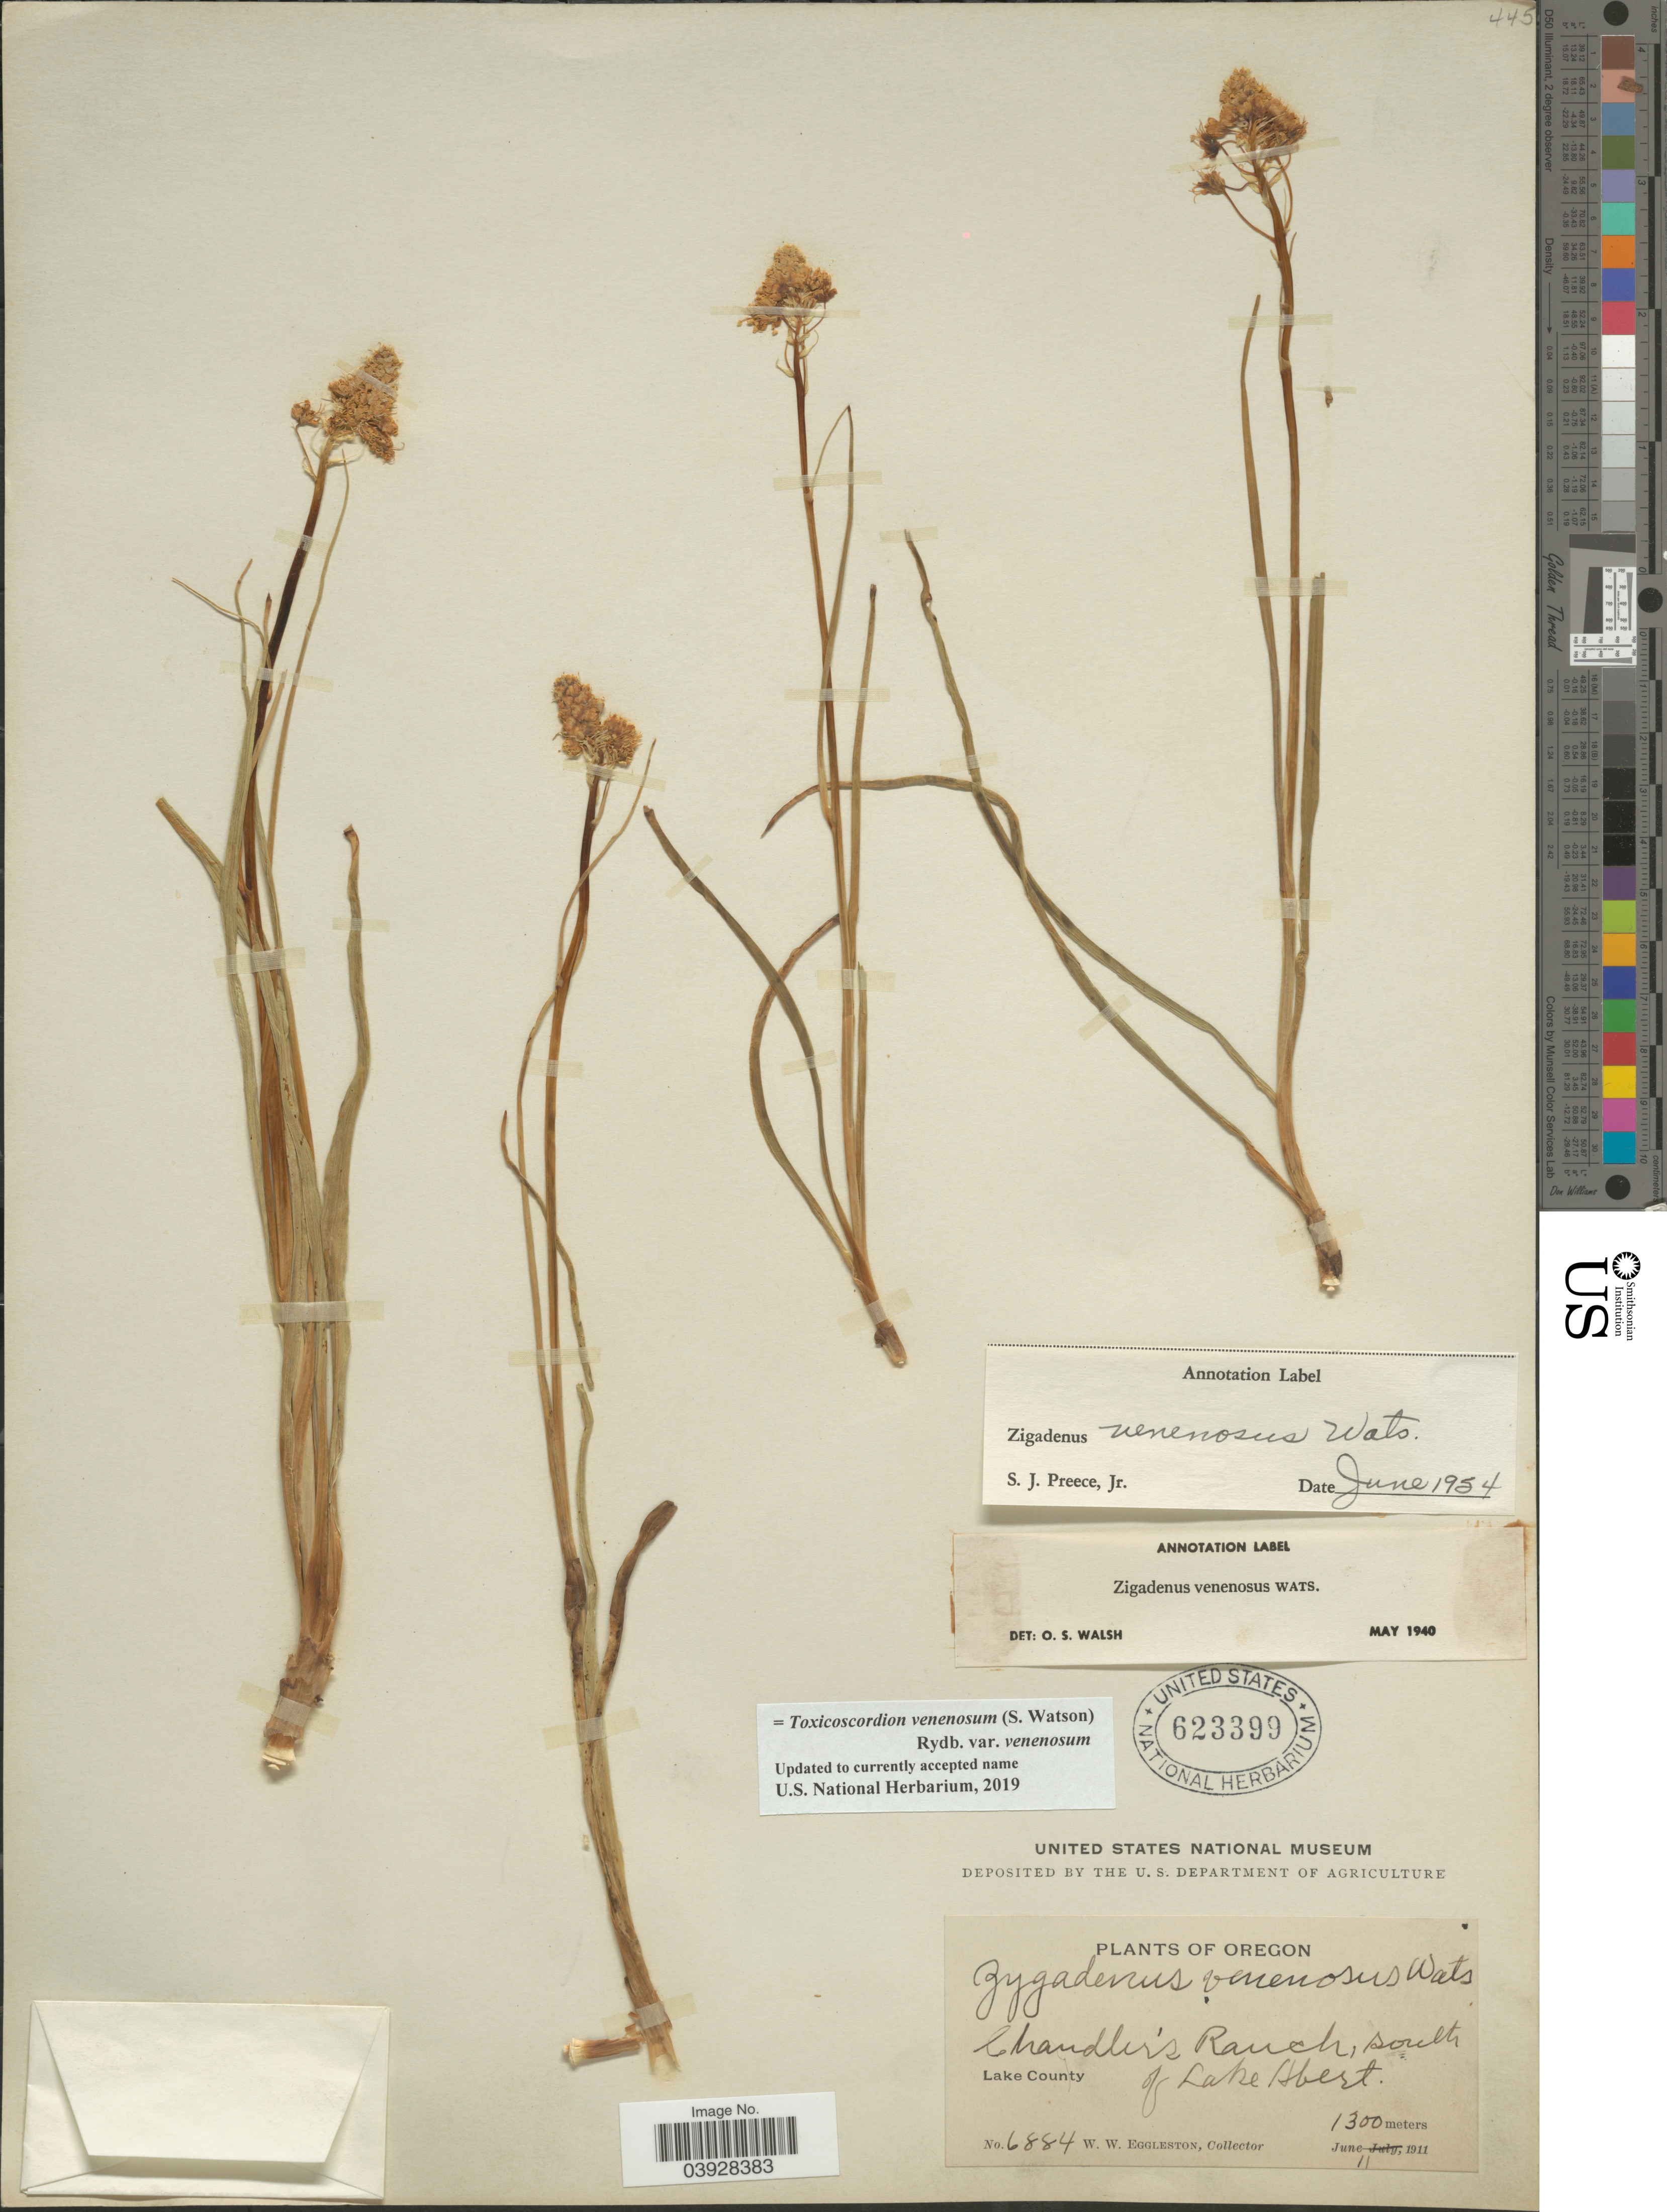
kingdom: Plantae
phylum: Tracheophyta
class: Liliopsida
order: Liliales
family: Melanthiaceae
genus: Toxicoscordion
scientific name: Toxicoscordion venenosum var. gramineum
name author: (Rydb.) Brasher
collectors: W. W. Eggleston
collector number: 6884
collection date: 1911-06-11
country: United States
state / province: Oregon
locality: Chandler's Ranch, south of Lake Abert. Lake County.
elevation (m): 1300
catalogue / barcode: US 623399